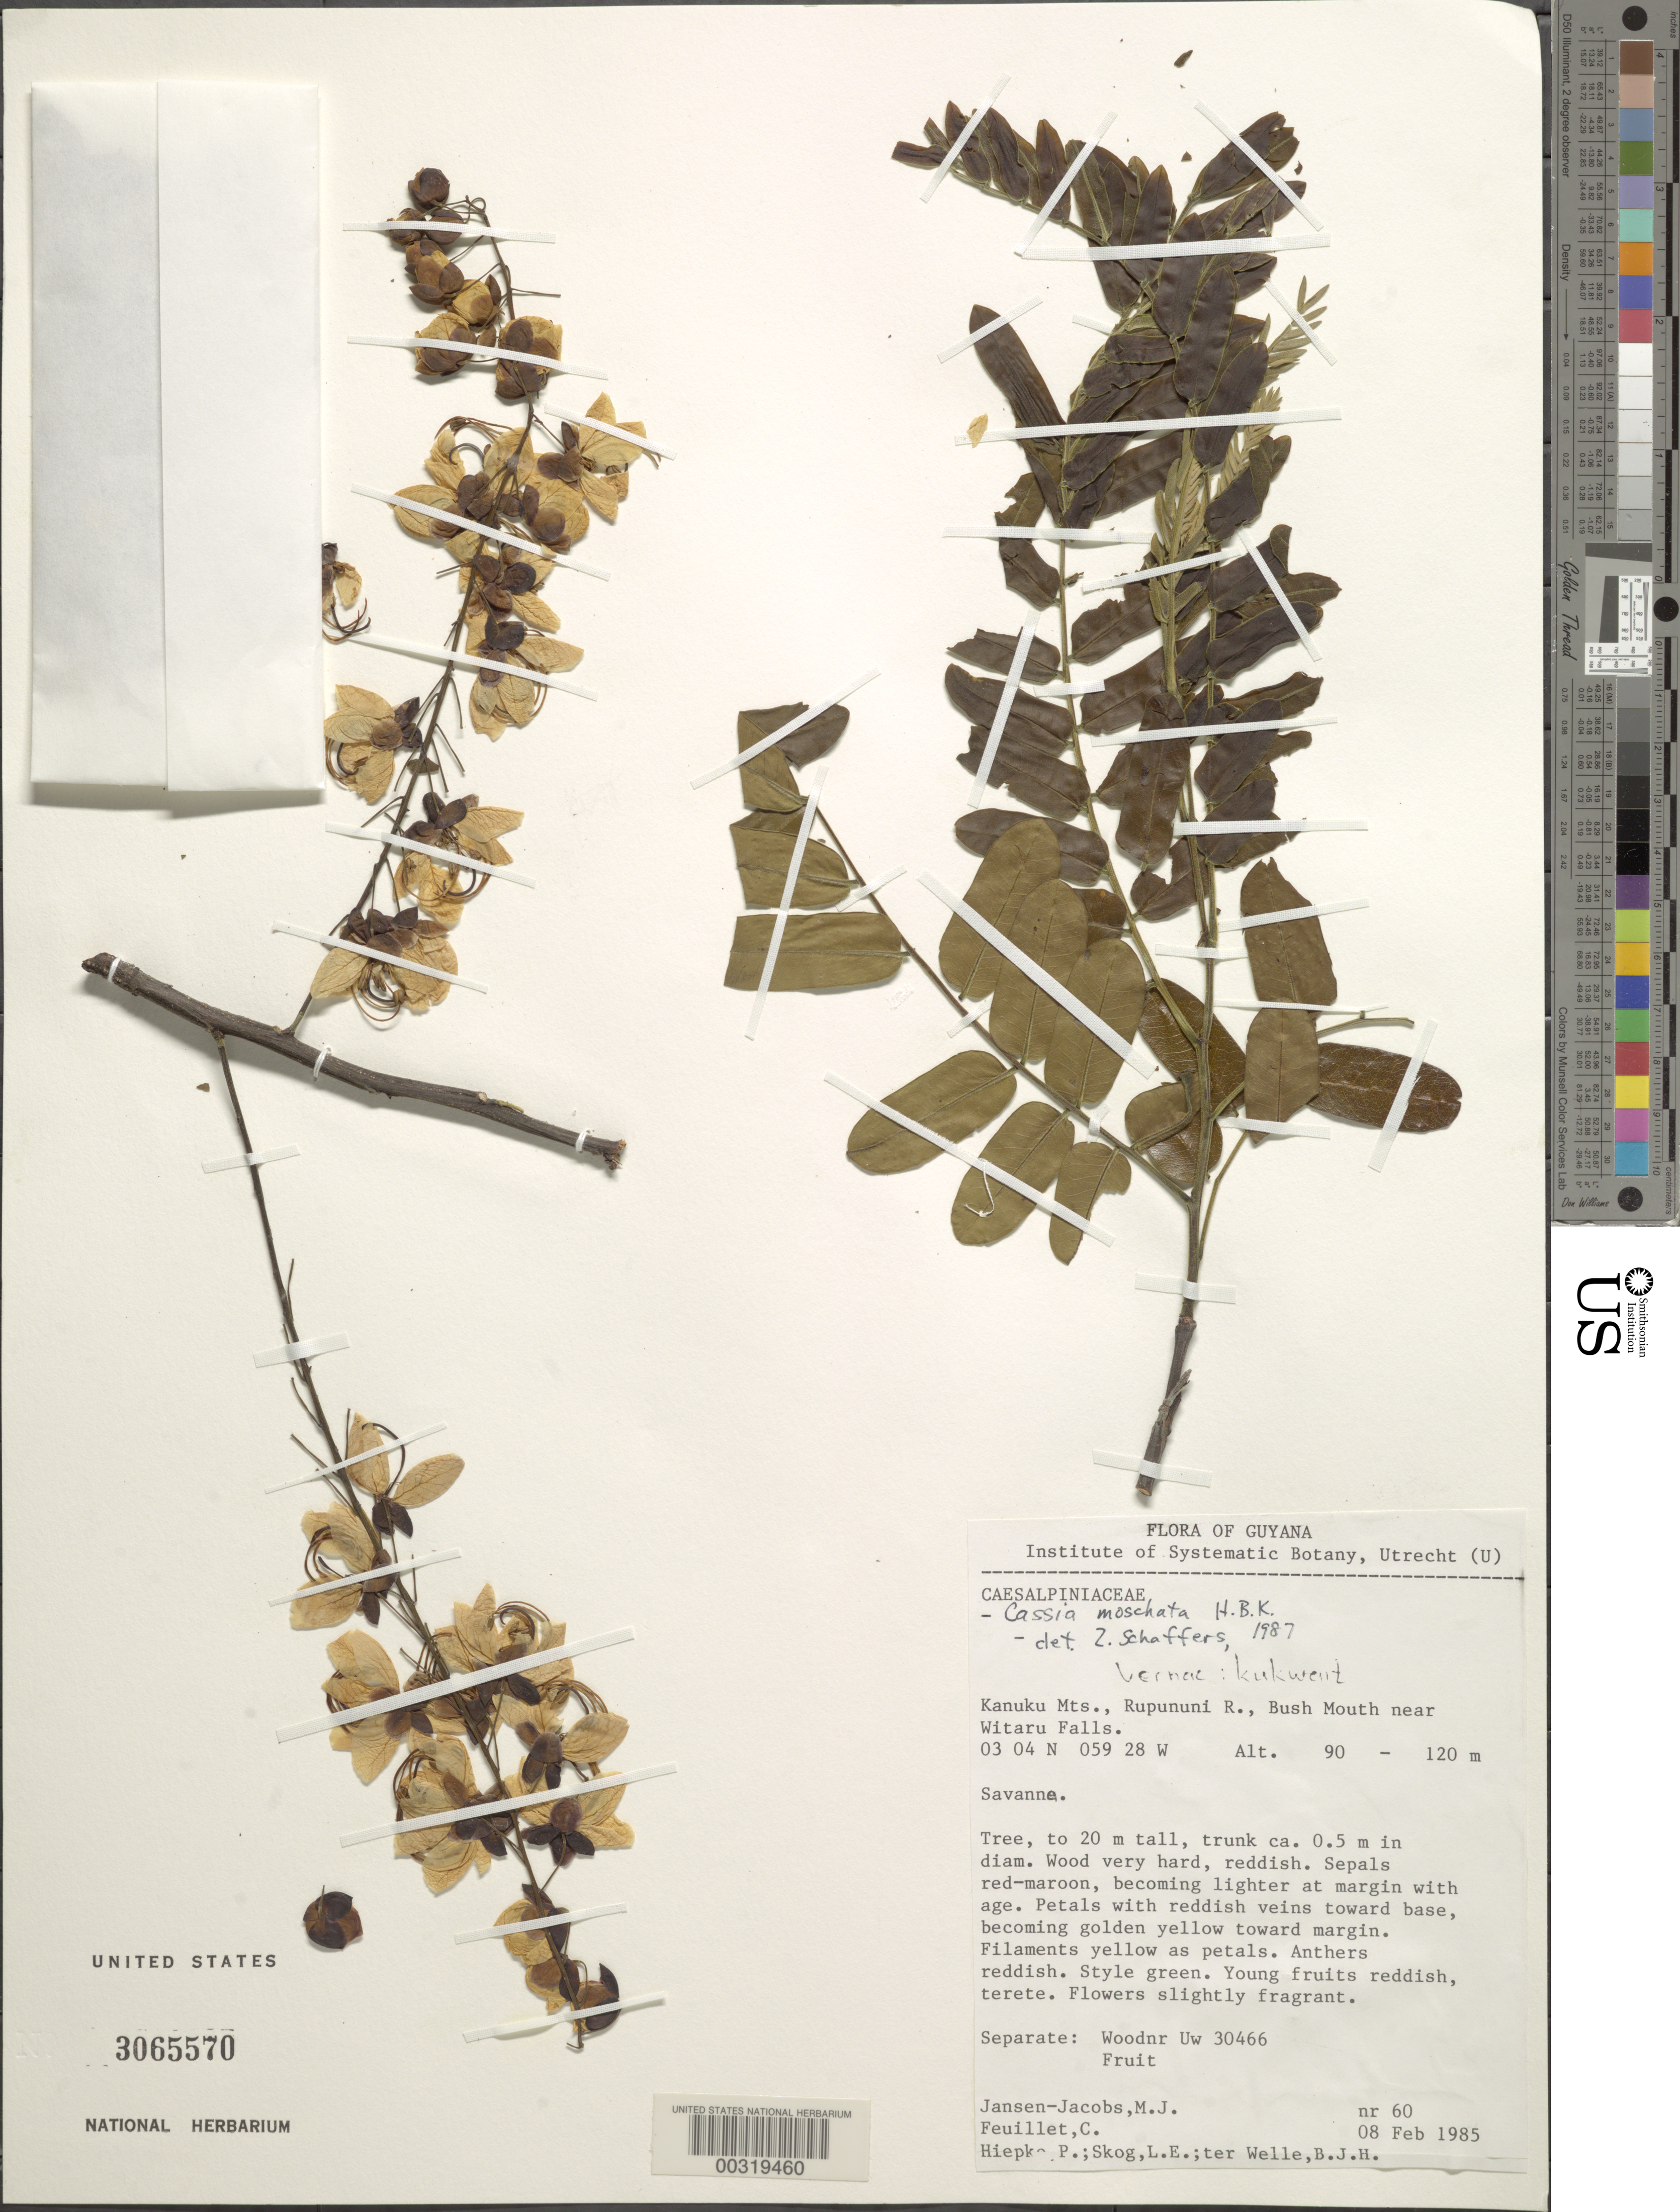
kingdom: Plantae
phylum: Tracheophyta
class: Magnoliopsida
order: Fabales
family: Fabaceae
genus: Cassia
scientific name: Cassia moschata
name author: Kunth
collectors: M. J. Jansen-Jacobs, C. Feuillet, P. H. Hiepko, L. E. Skog & B. Welle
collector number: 60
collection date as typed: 08 Feb 1985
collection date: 1985-02-08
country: Guyana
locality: Kanuku mts., rupununi r., bush mouth near witaru falls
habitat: Savanna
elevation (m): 90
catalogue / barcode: US 3065570